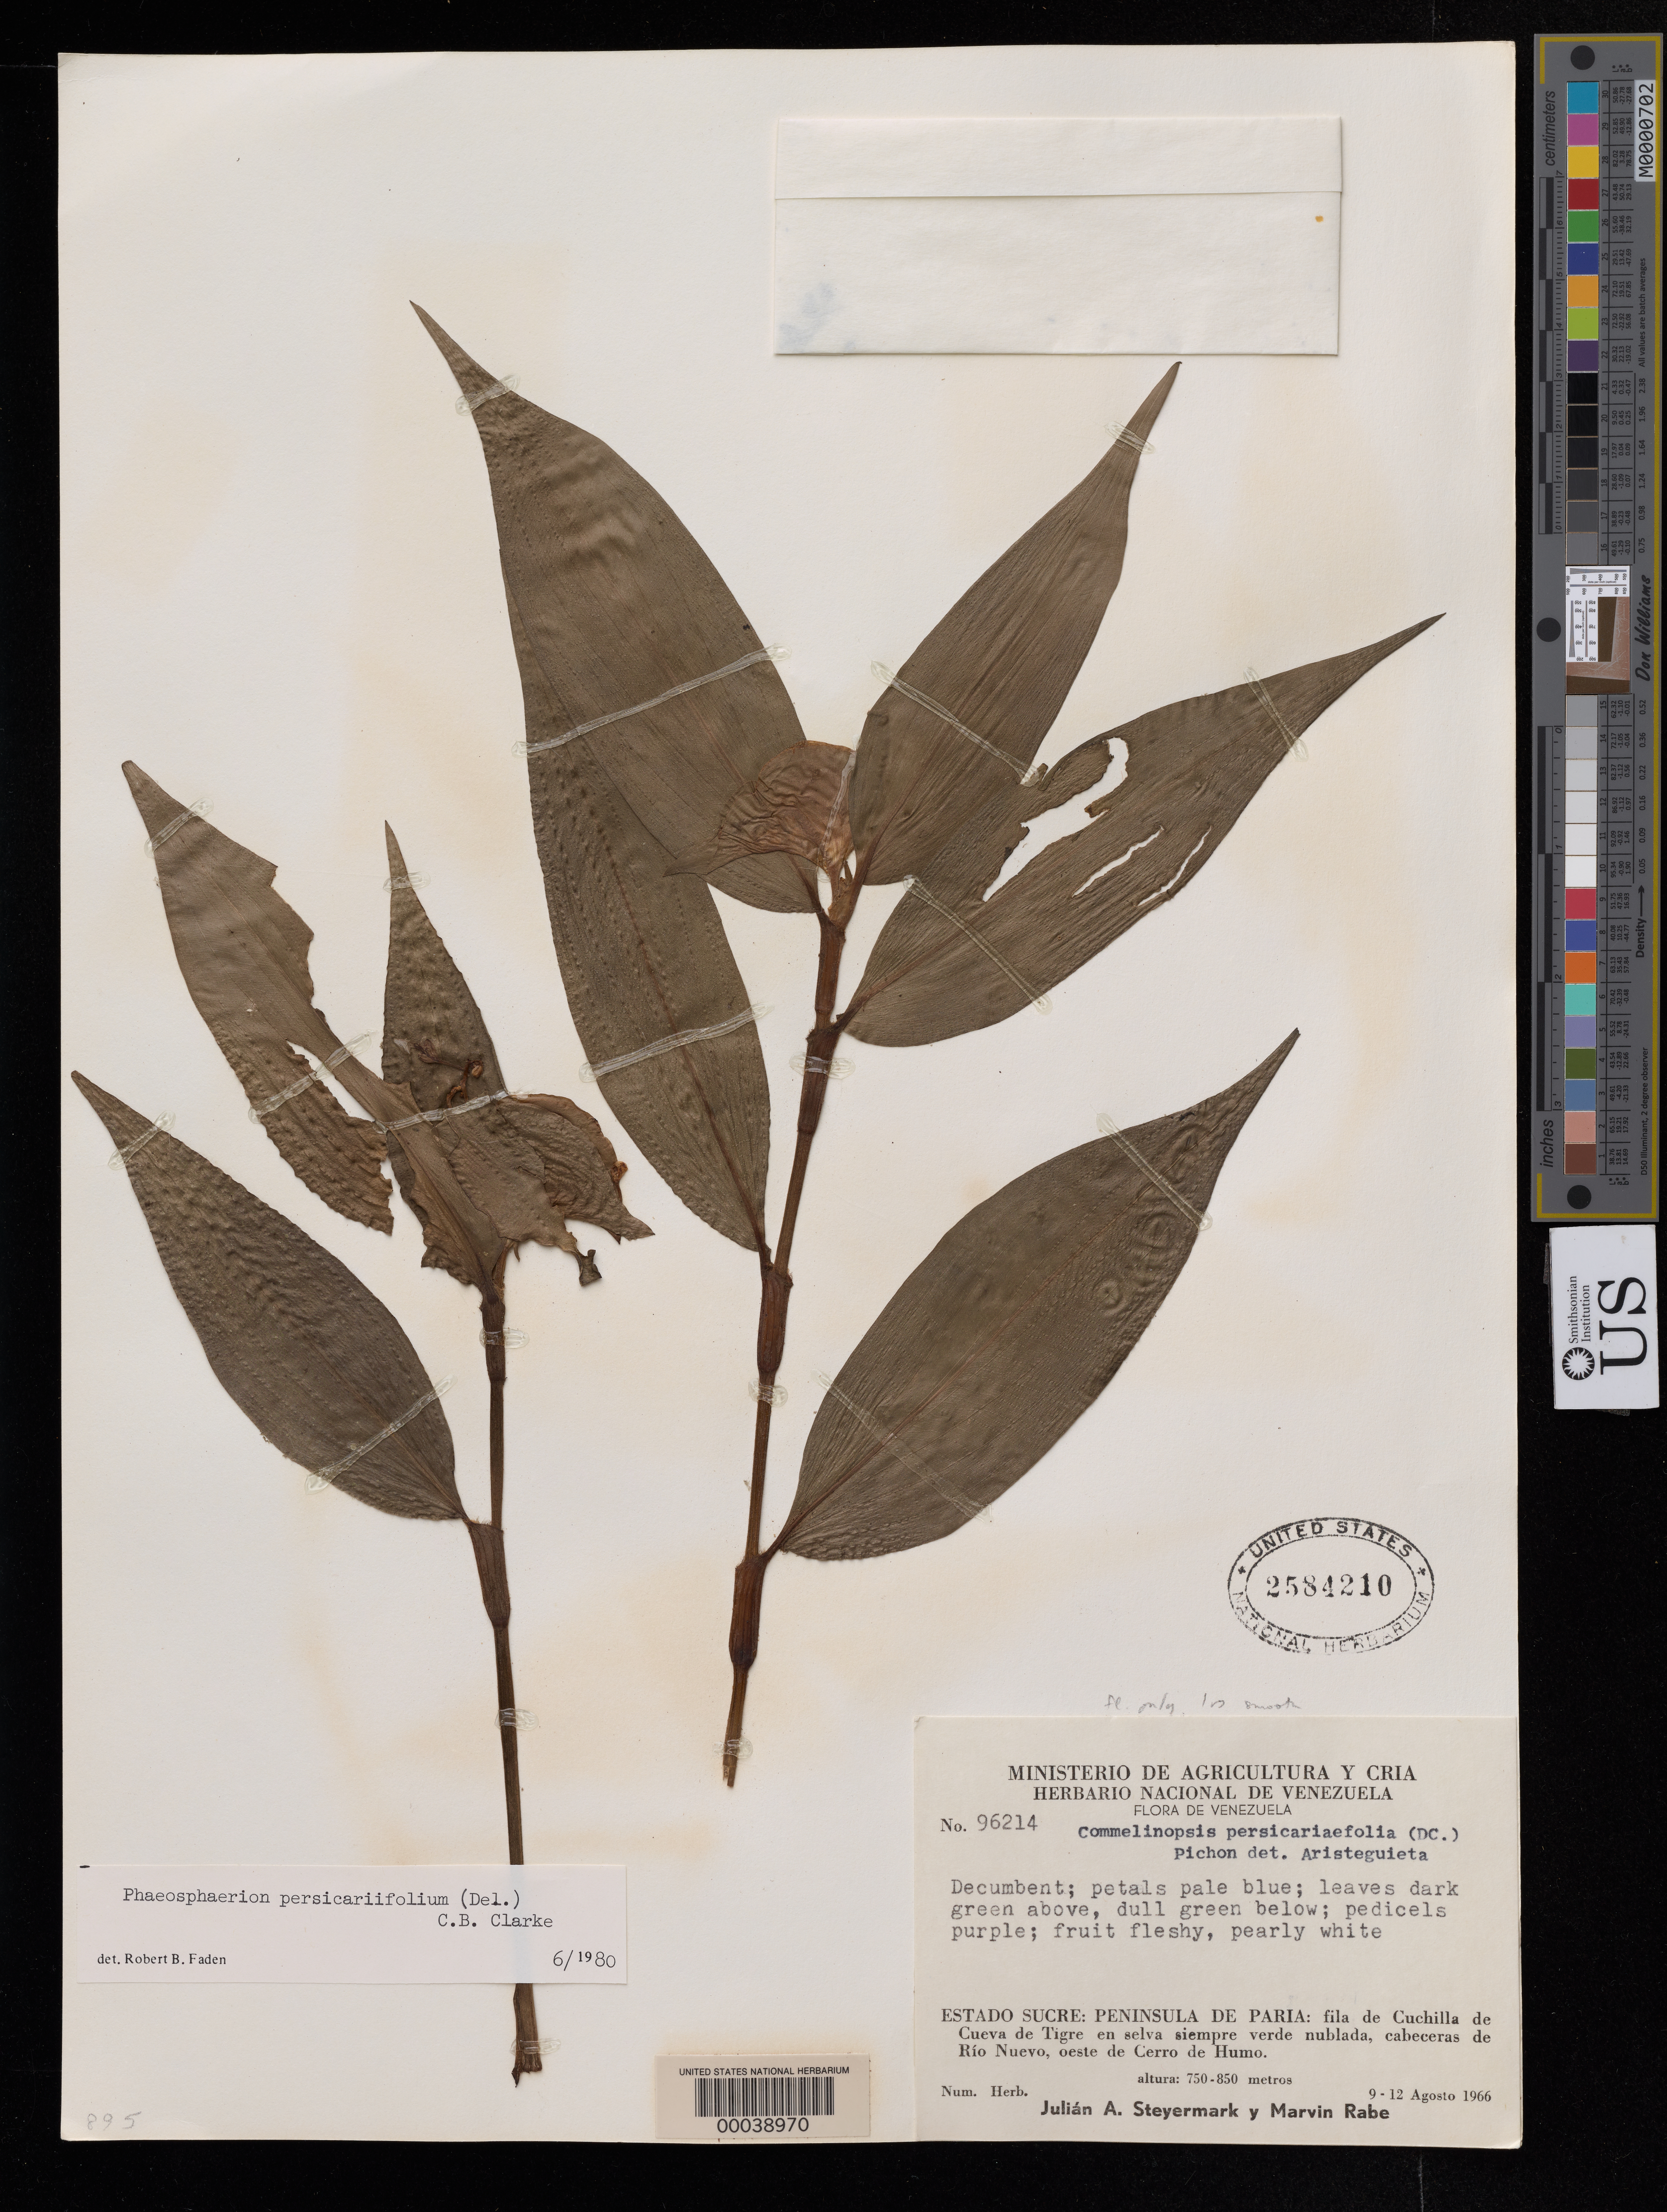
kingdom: Plantae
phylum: Tracheophyta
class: Liliopsida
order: Commelinales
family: Commelinaceae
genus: Commelina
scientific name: Commelina rufipes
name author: Seub.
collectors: J. Steyermark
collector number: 96214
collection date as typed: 09 Aug 1966 to 12 Aug 1966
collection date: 1966-08-09/1966-08-12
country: Venezuela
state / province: Sucre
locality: Peninsula de paria: cuchilla de cueva de tigre always cloudy, green, the falls of rio nuevo, e of cerro de humo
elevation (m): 750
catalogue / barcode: US 2584210